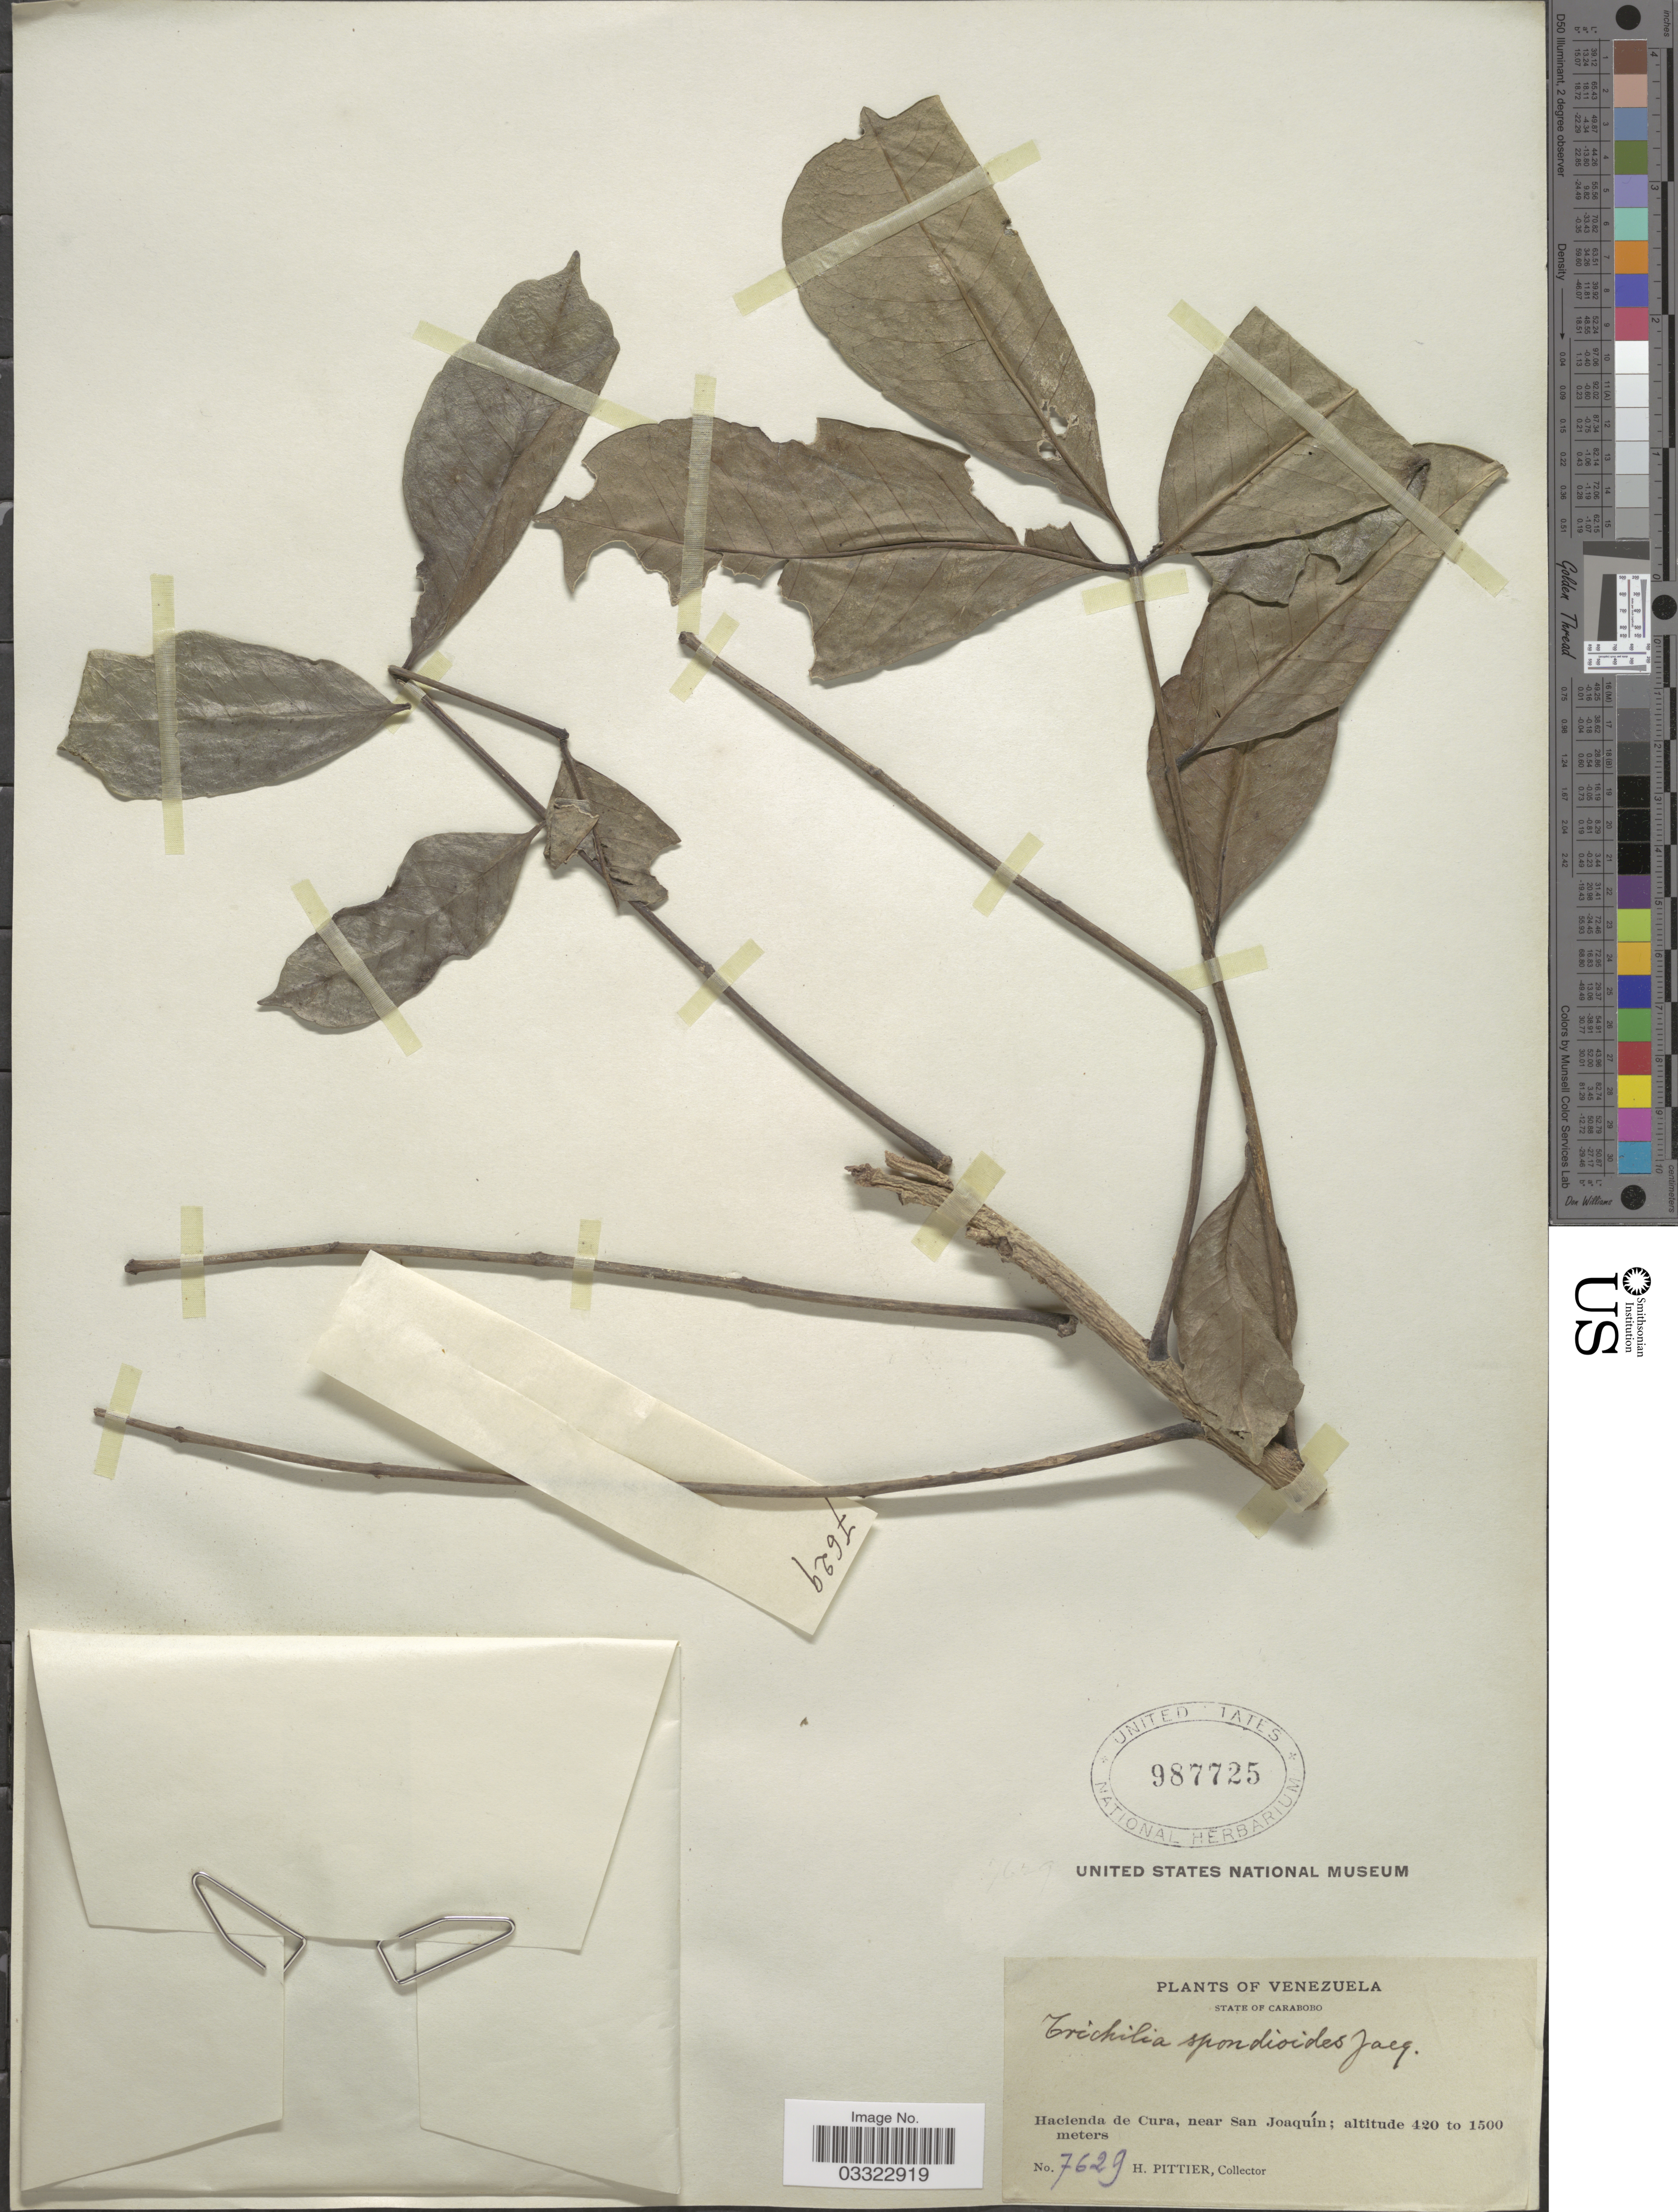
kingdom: Plantae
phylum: Tracheophyta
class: Magnoliopsida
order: Sapindales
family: Meliaceae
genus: Trichilia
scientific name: Trichilia hirta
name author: L.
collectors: H. F. Pittier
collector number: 7629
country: Venezuela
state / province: Carabobo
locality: Hacienda de Cura, near San Joaqúin.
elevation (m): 420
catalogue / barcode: US 987725